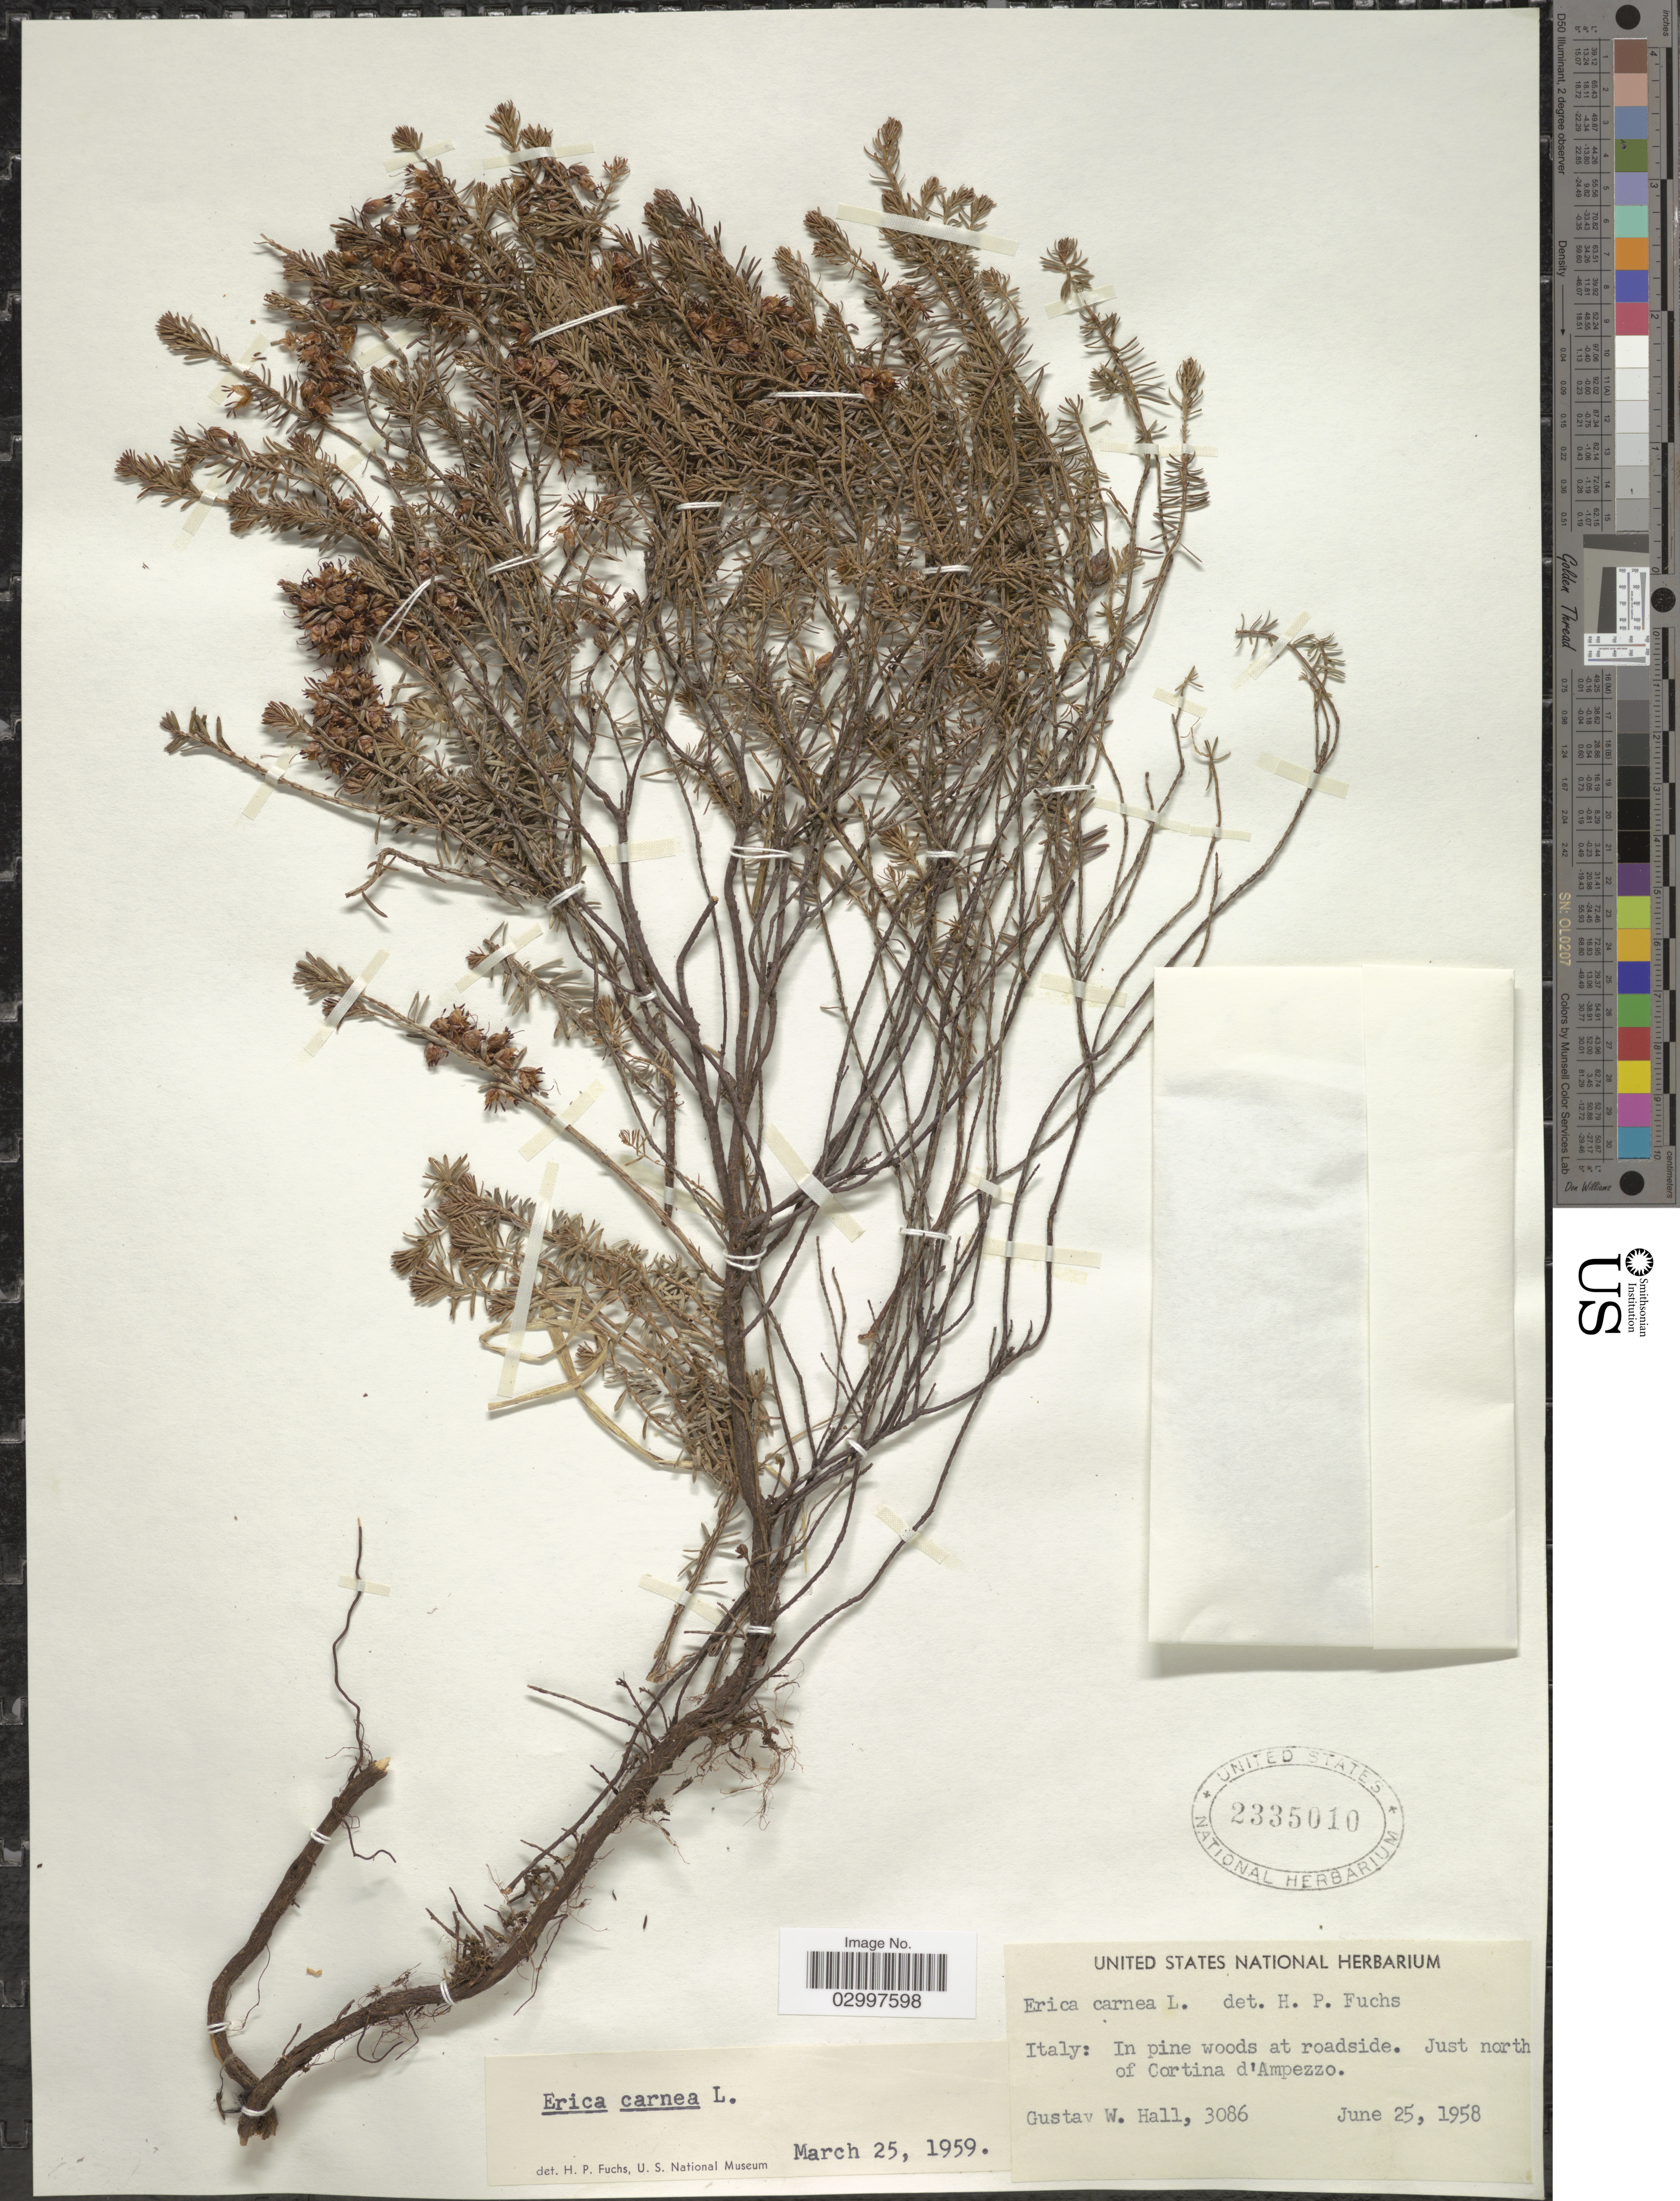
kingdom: Plantae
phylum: Tracheophyta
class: Magnoliopsida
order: Ericales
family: Ericaceae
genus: Erica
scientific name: Erica carnea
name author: L.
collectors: G. Hall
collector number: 3086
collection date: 1958-06-25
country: Italy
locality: Just north of Cortina d'Ampezzo.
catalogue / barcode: US 2335010